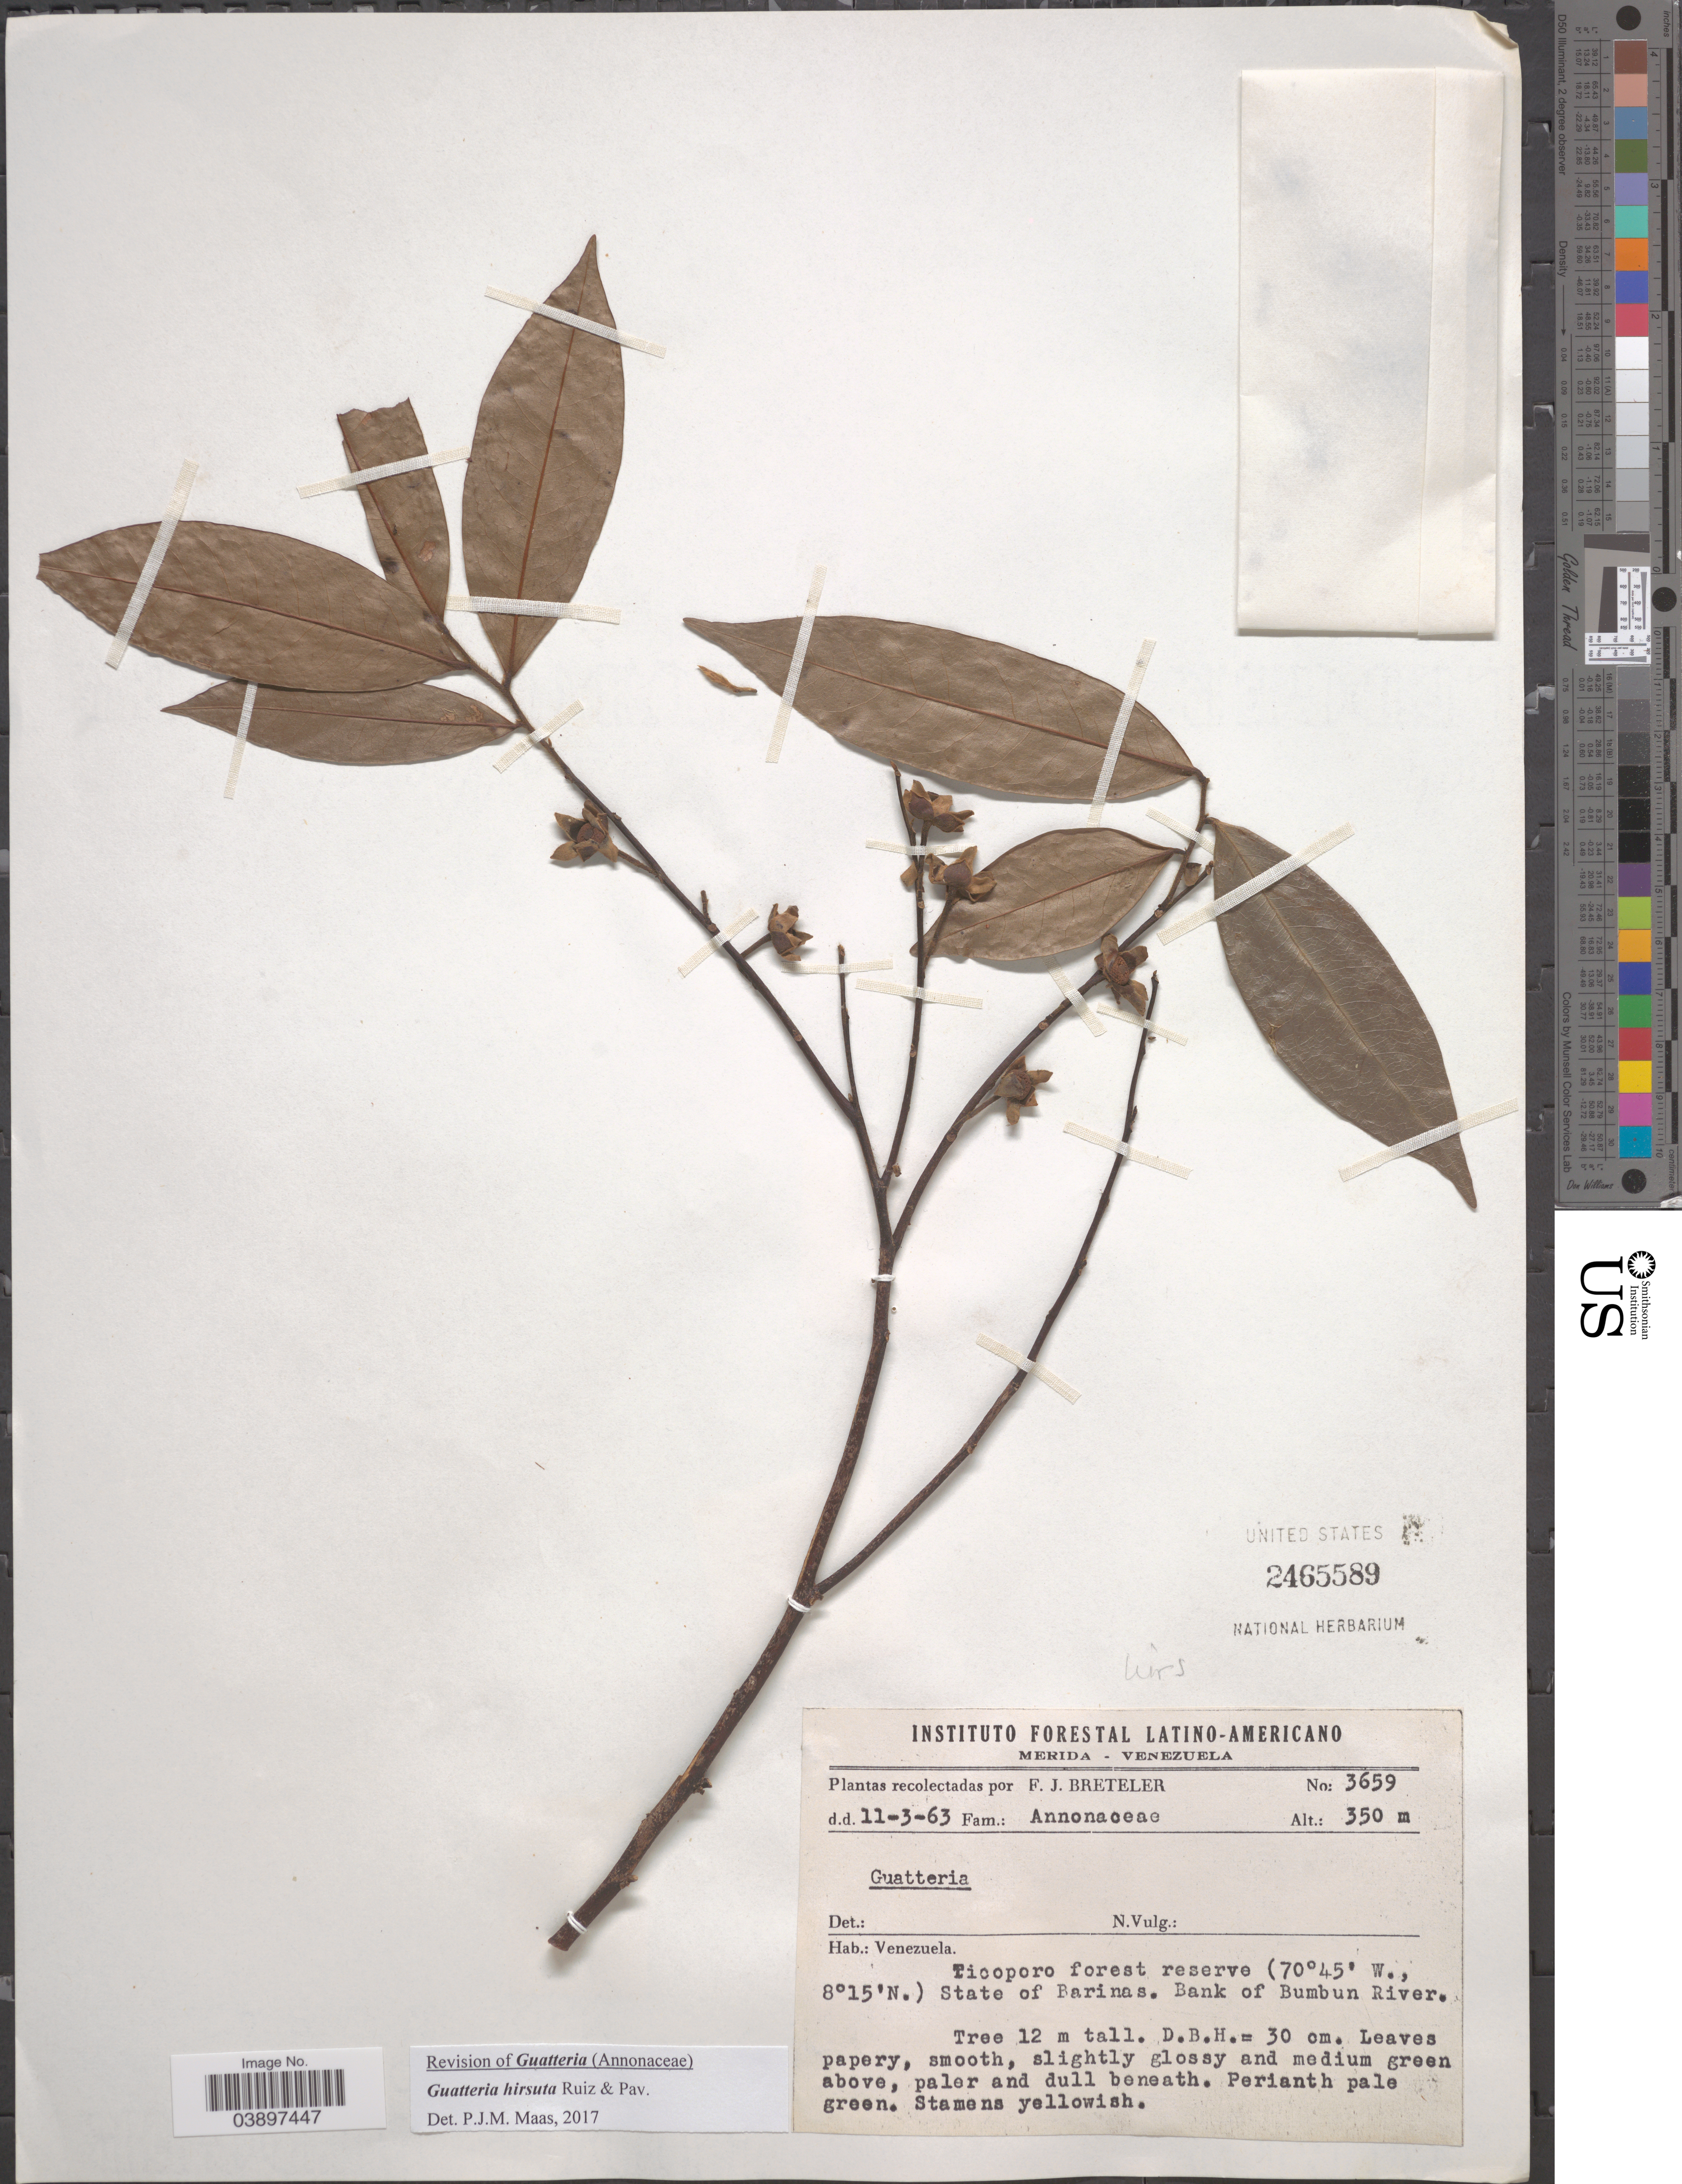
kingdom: Plantae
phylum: Tracheophyta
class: Magnoliopsida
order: Magnoliales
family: Annonaceae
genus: Guatteria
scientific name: Guatteria hirsuta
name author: Ruiz & Pav.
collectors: F. J. Breteler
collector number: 3659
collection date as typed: Transcribed d/m/y: 11/3/63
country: Venezuela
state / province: Barinas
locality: Ticoporo forest reserve. Bank of Bumbun River.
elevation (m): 350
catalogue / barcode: US 2465589